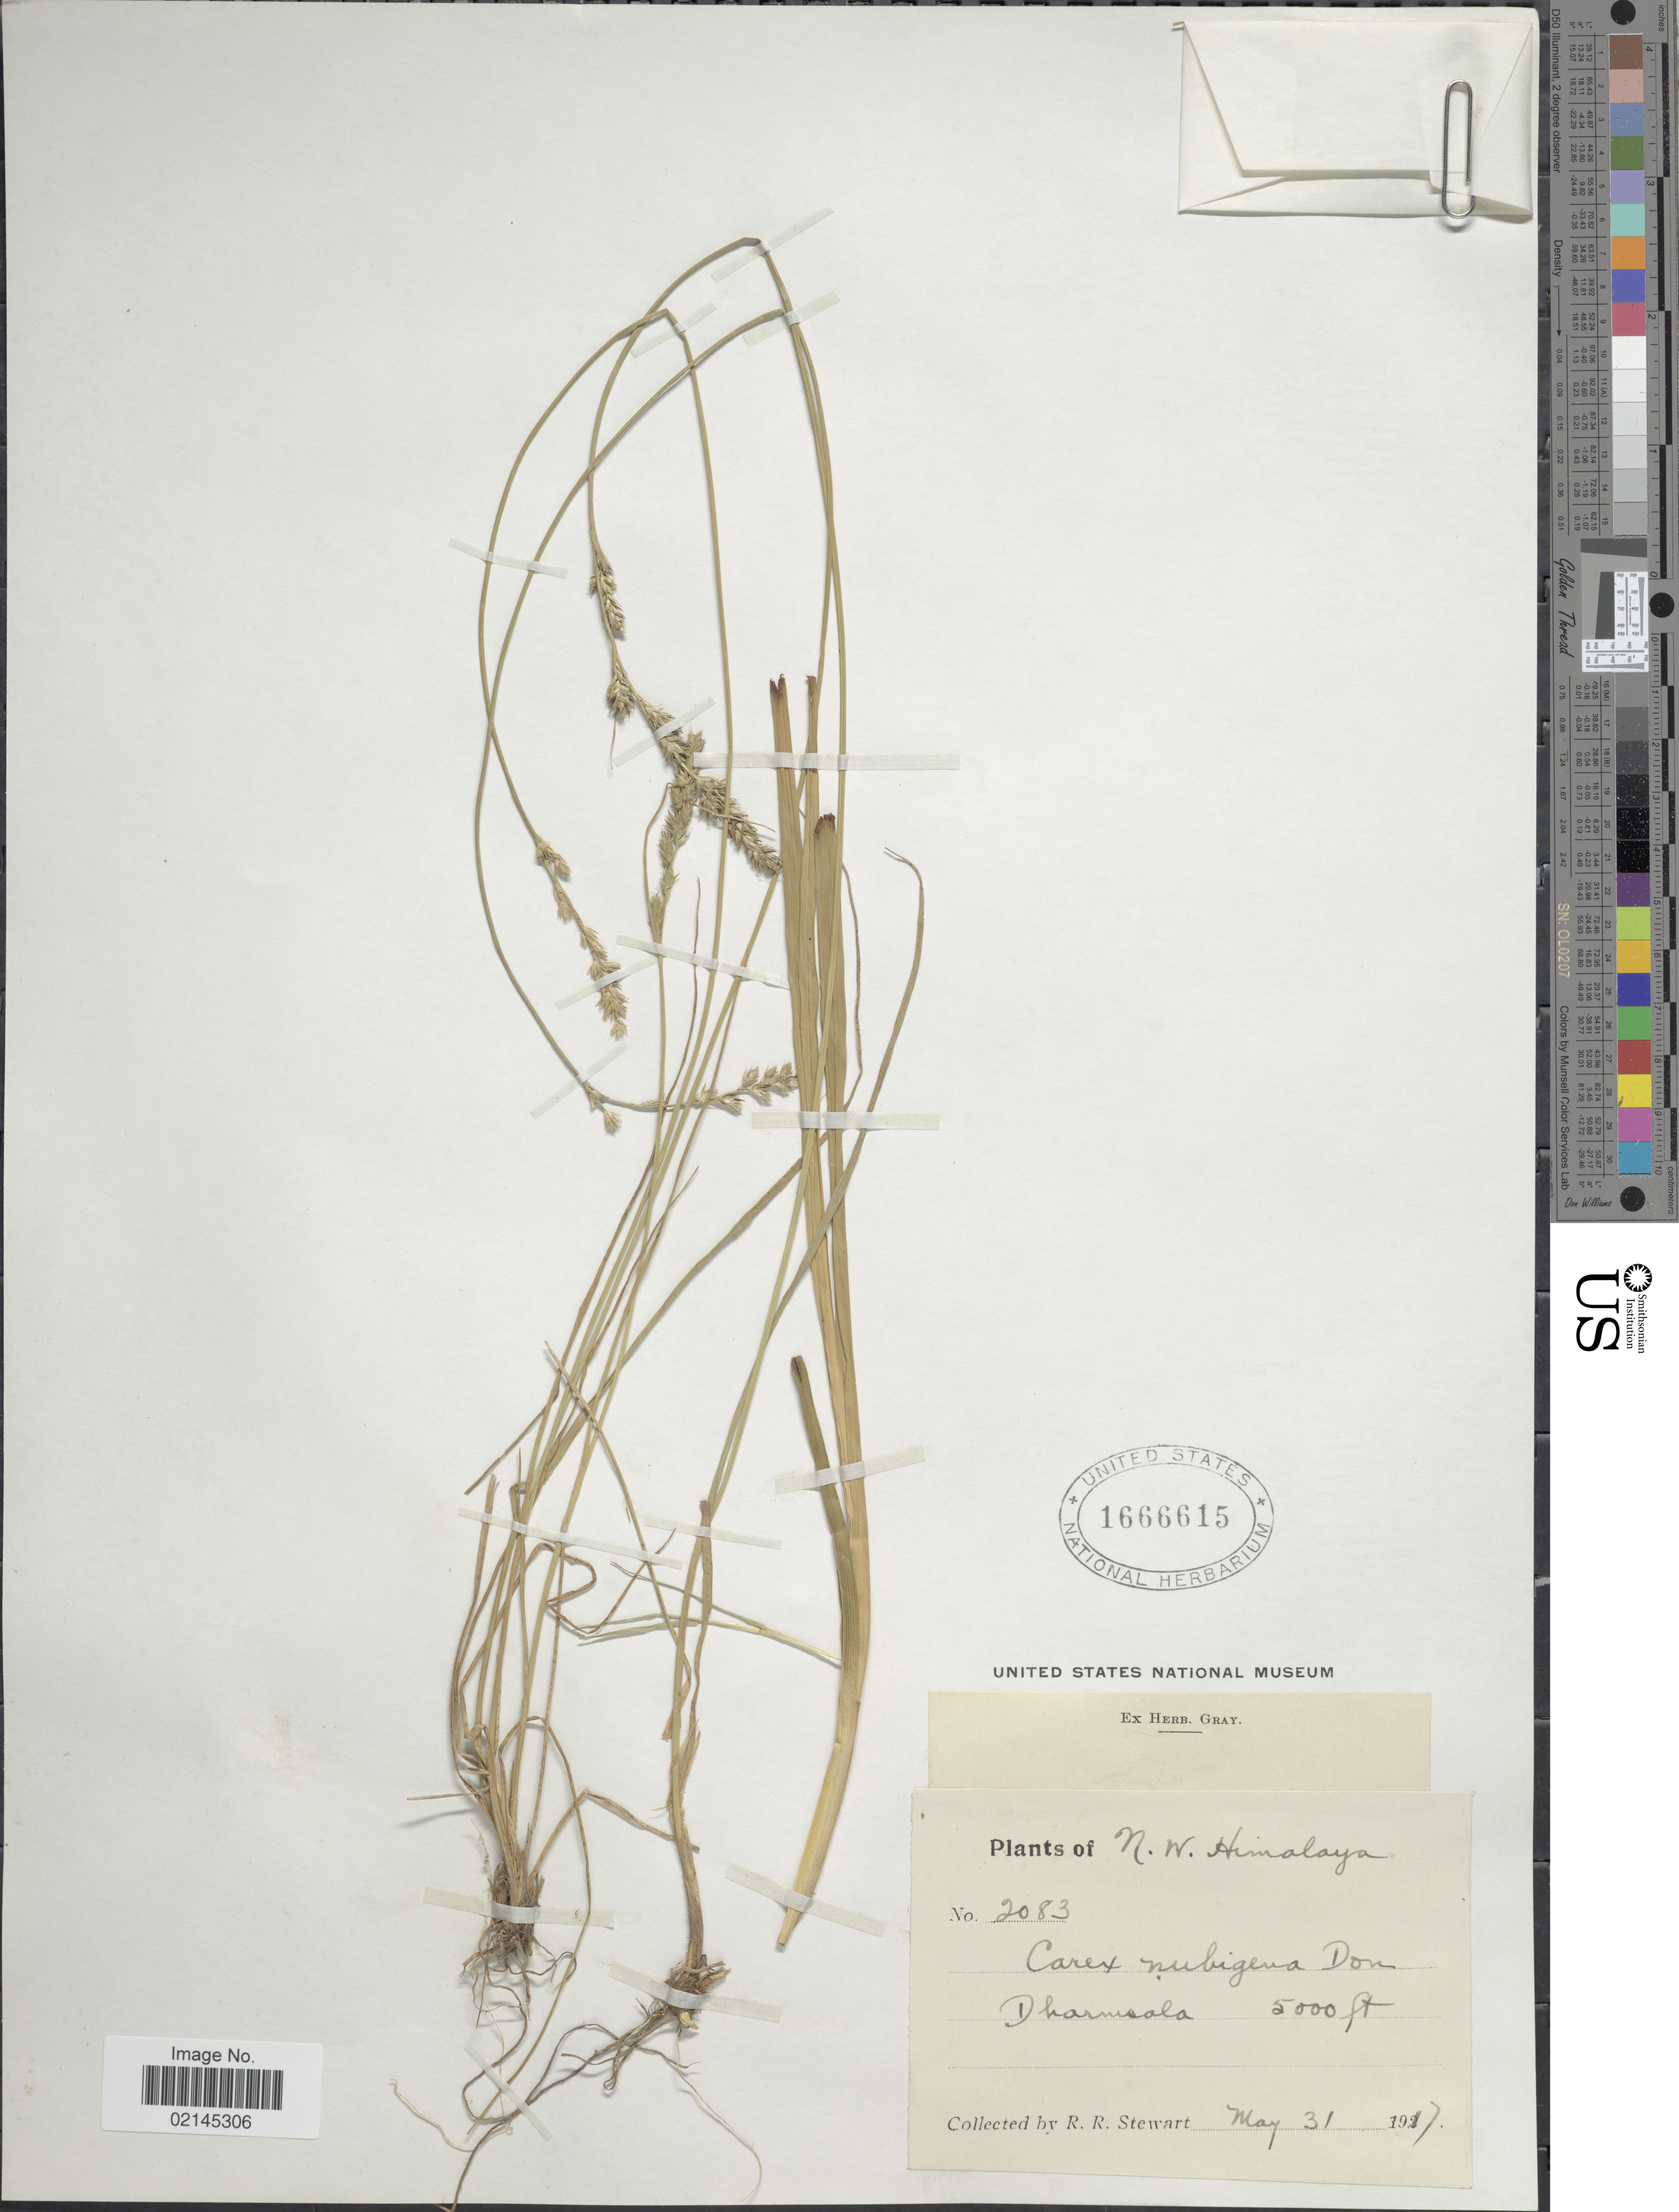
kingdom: Plantae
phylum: Tracheophyta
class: Liliopsida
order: Poales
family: Cyperaceae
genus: Carex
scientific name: Carex nubigena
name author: D. Don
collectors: R. R. Stewart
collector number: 2083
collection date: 1917-05-31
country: India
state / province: Himachal Pradesh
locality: N.W. Himalaya. Dharmsala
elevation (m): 1524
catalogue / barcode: US 1666615